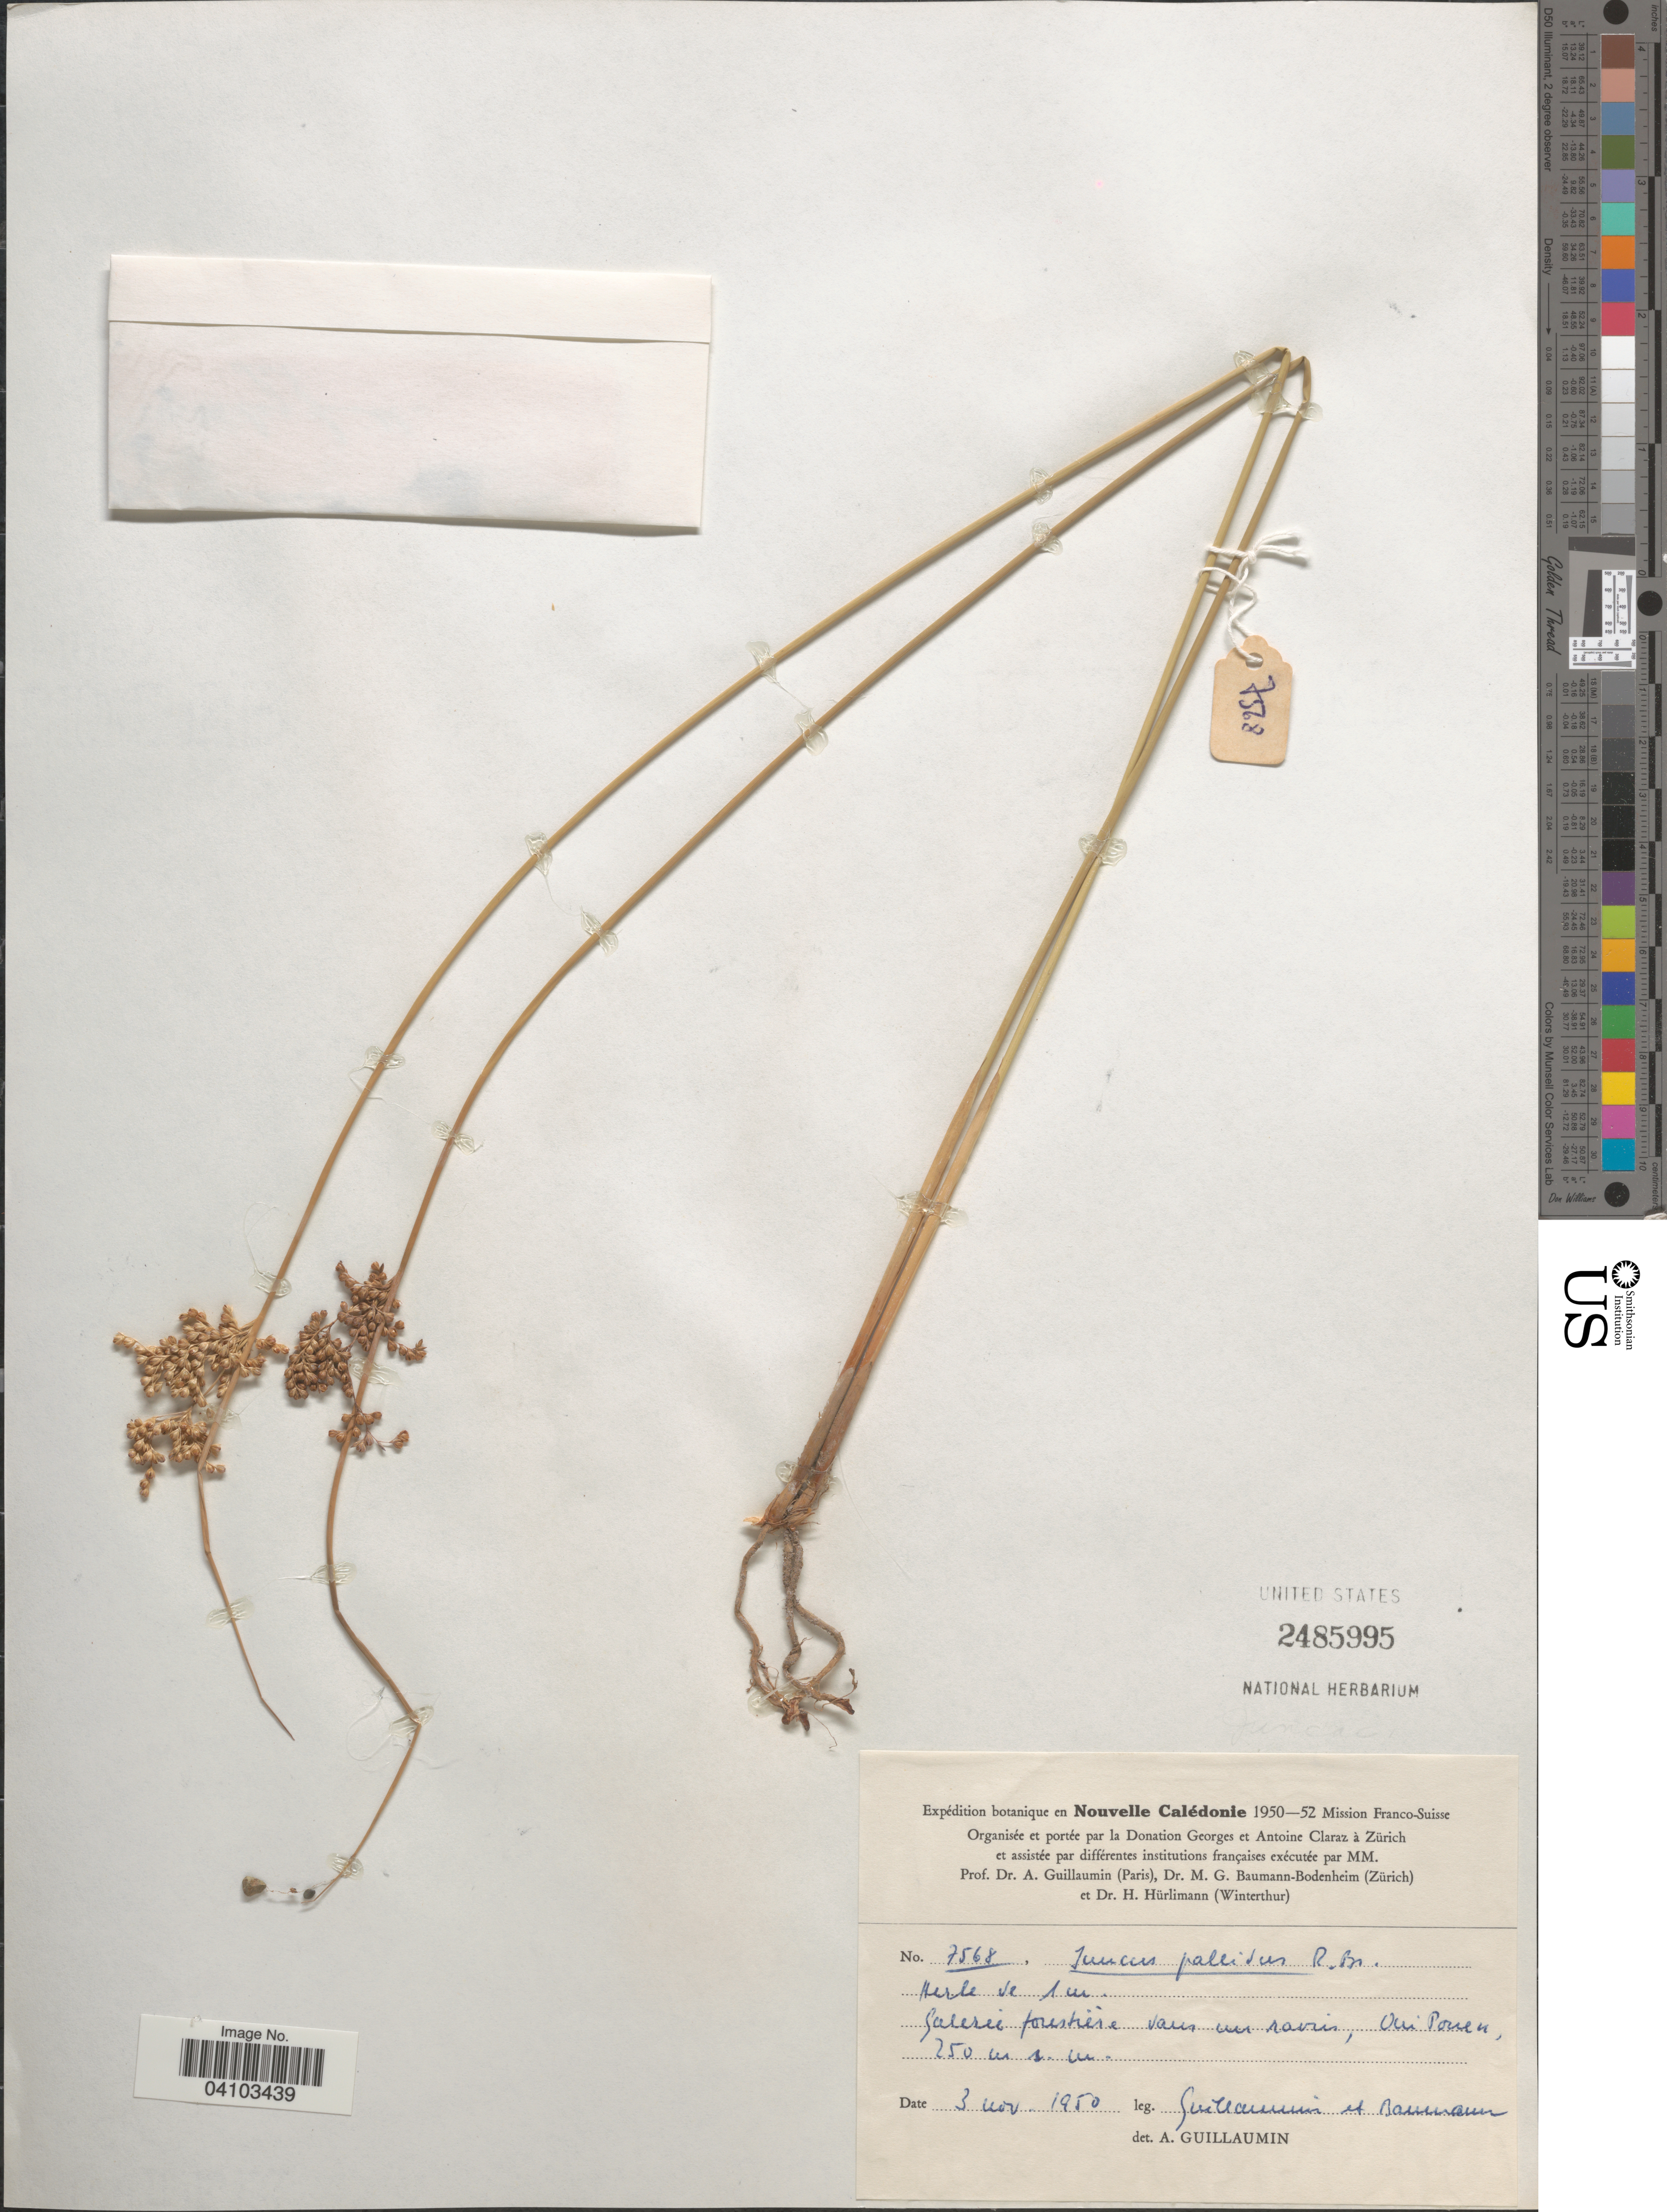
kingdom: Plantae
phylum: Tracheophyta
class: Liliopsida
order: Poales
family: Juncaceae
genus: Juncus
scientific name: Juncus pallidus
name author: R. Br.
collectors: A. Guillaumin & M. G. Baumann-Bodenheim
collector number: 7568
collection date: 1950-11-03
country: New Caledonia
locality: Expédition botanique en Nouvelle-Calédonie 1950-52. Mission Franco-Suisse. Oui Pouen.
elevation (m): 250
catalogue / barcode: US 2485995